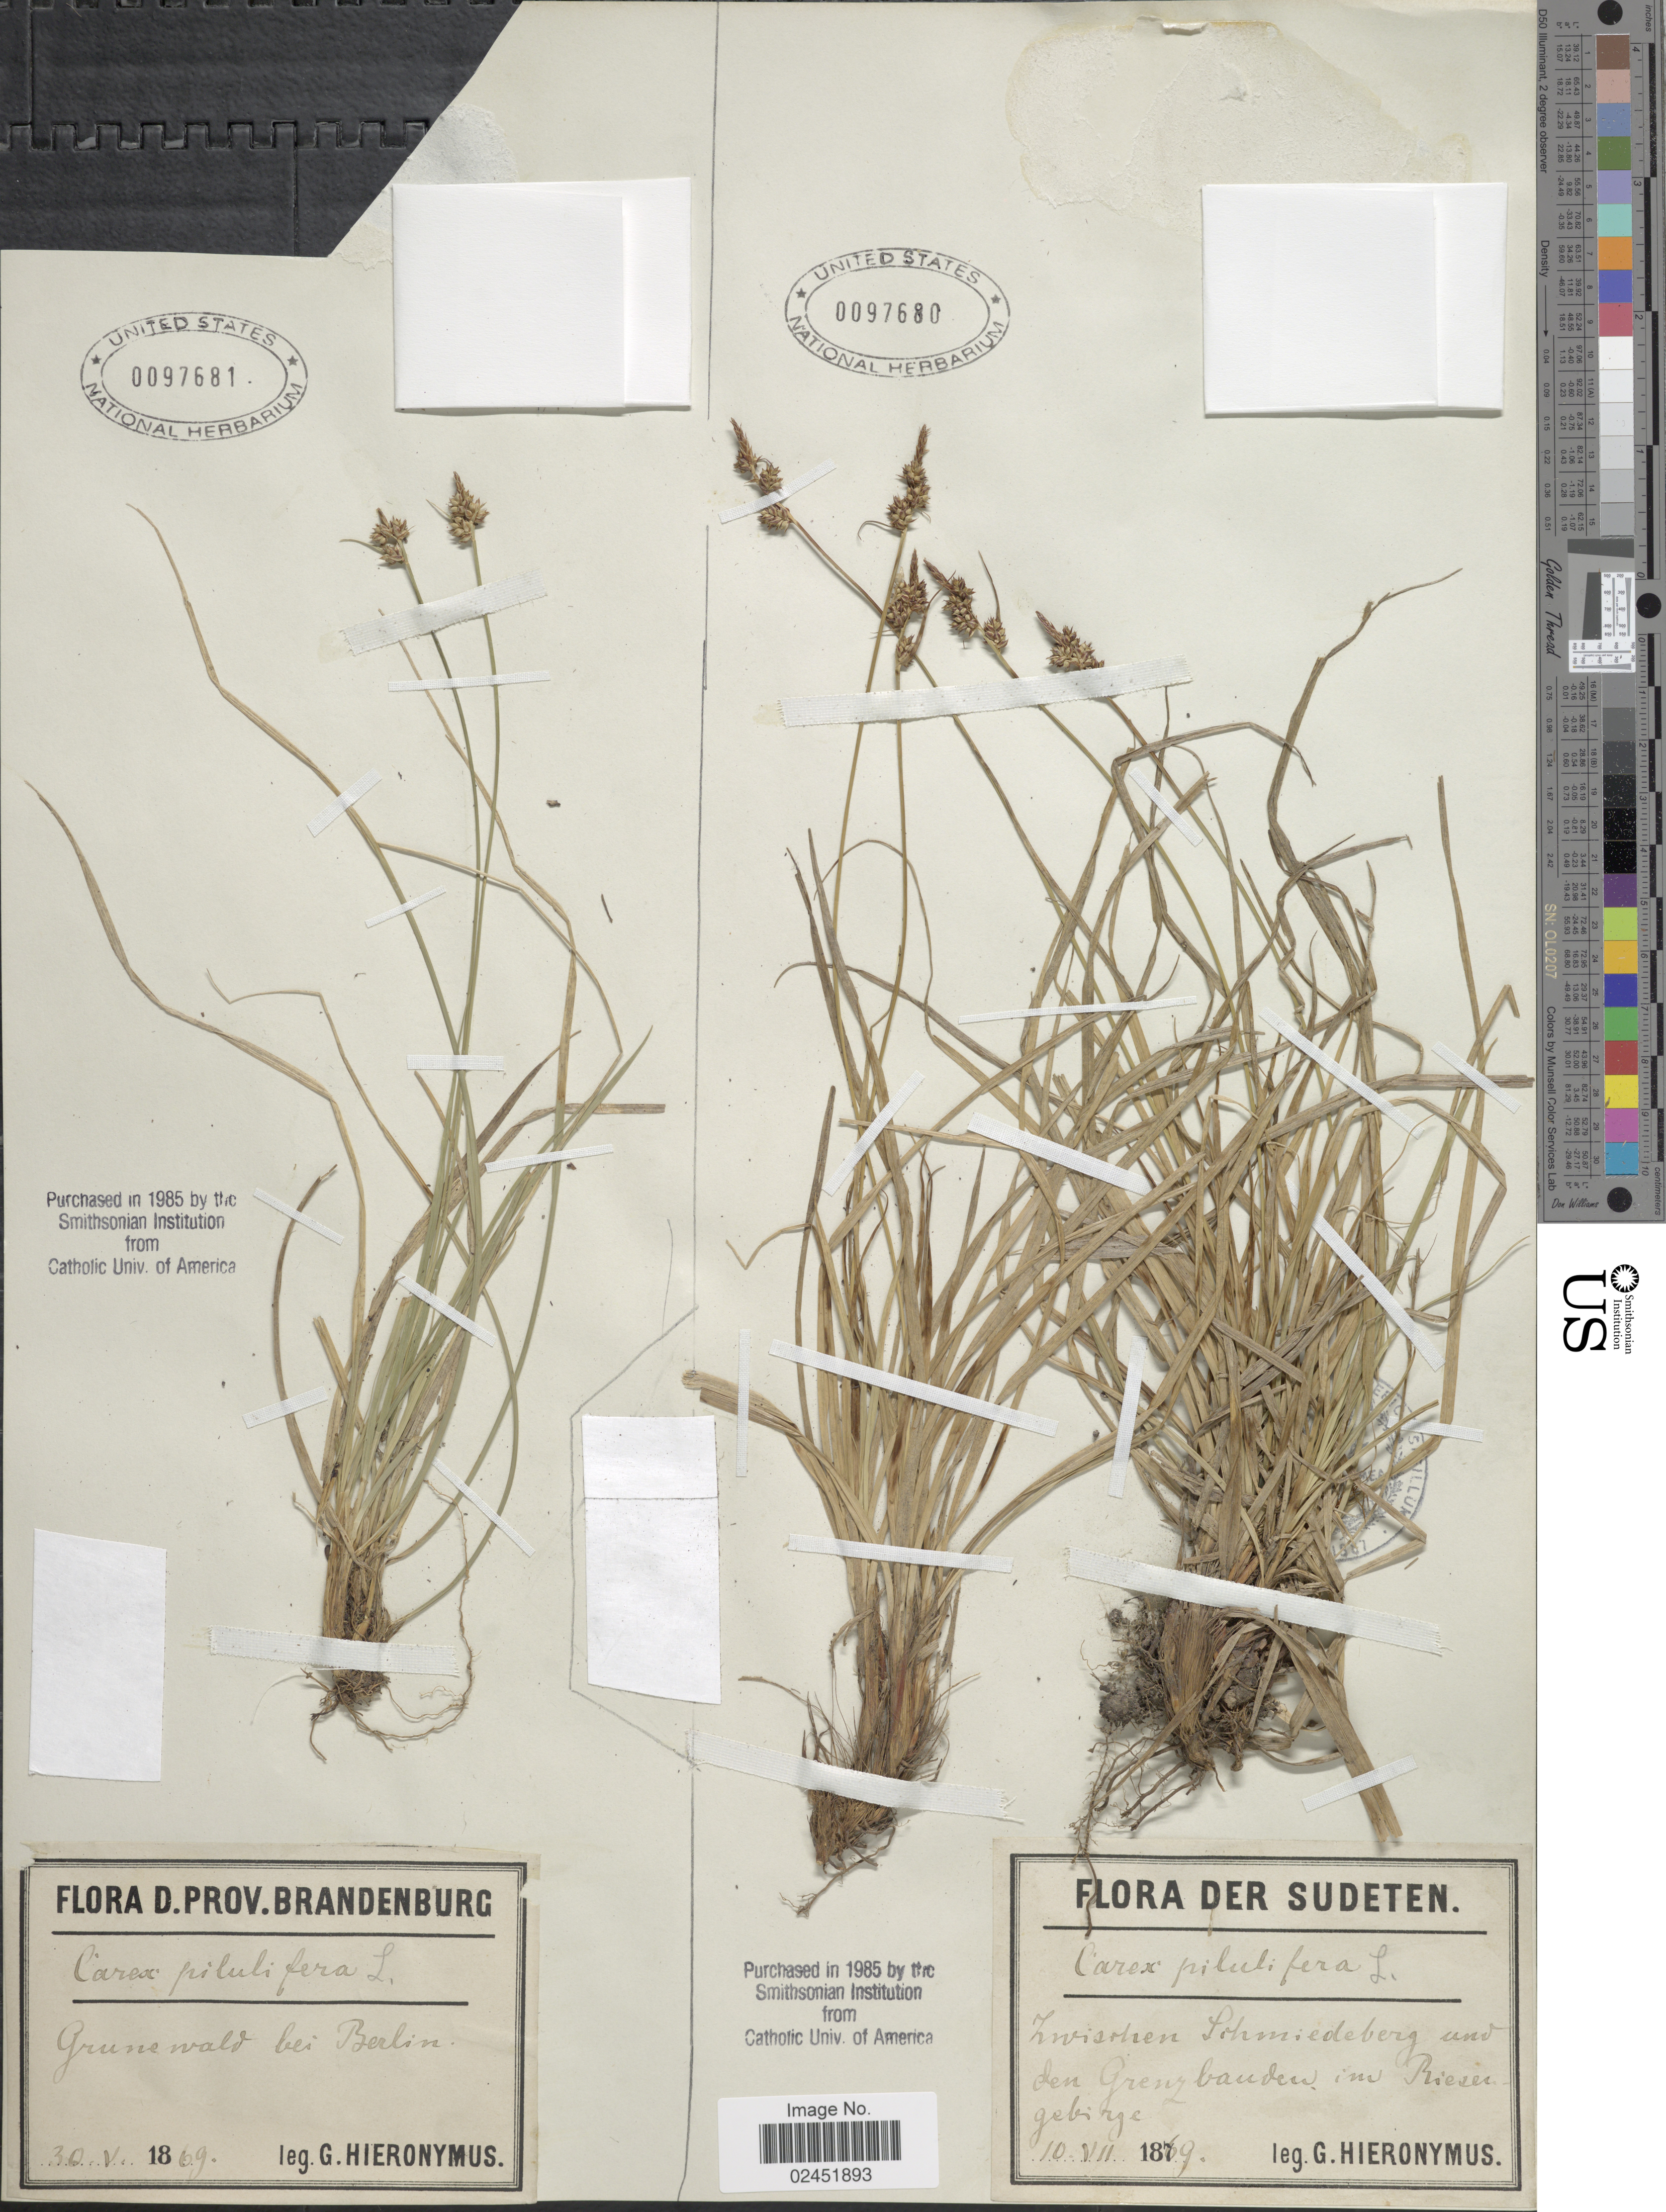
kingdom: Plantae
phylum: Tracheophyta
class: Liliopsida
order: Poales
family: Cyperaceae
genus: Carex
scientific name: Carex pilulifera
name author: L.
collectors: G. H. Hieronymus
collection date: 1869-07-10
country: Czechia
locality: Sudeten. zwischren Schmiedeberg und den Grenzbauden inv Riesengebirge [interpreted]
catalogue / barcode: US 97680-2